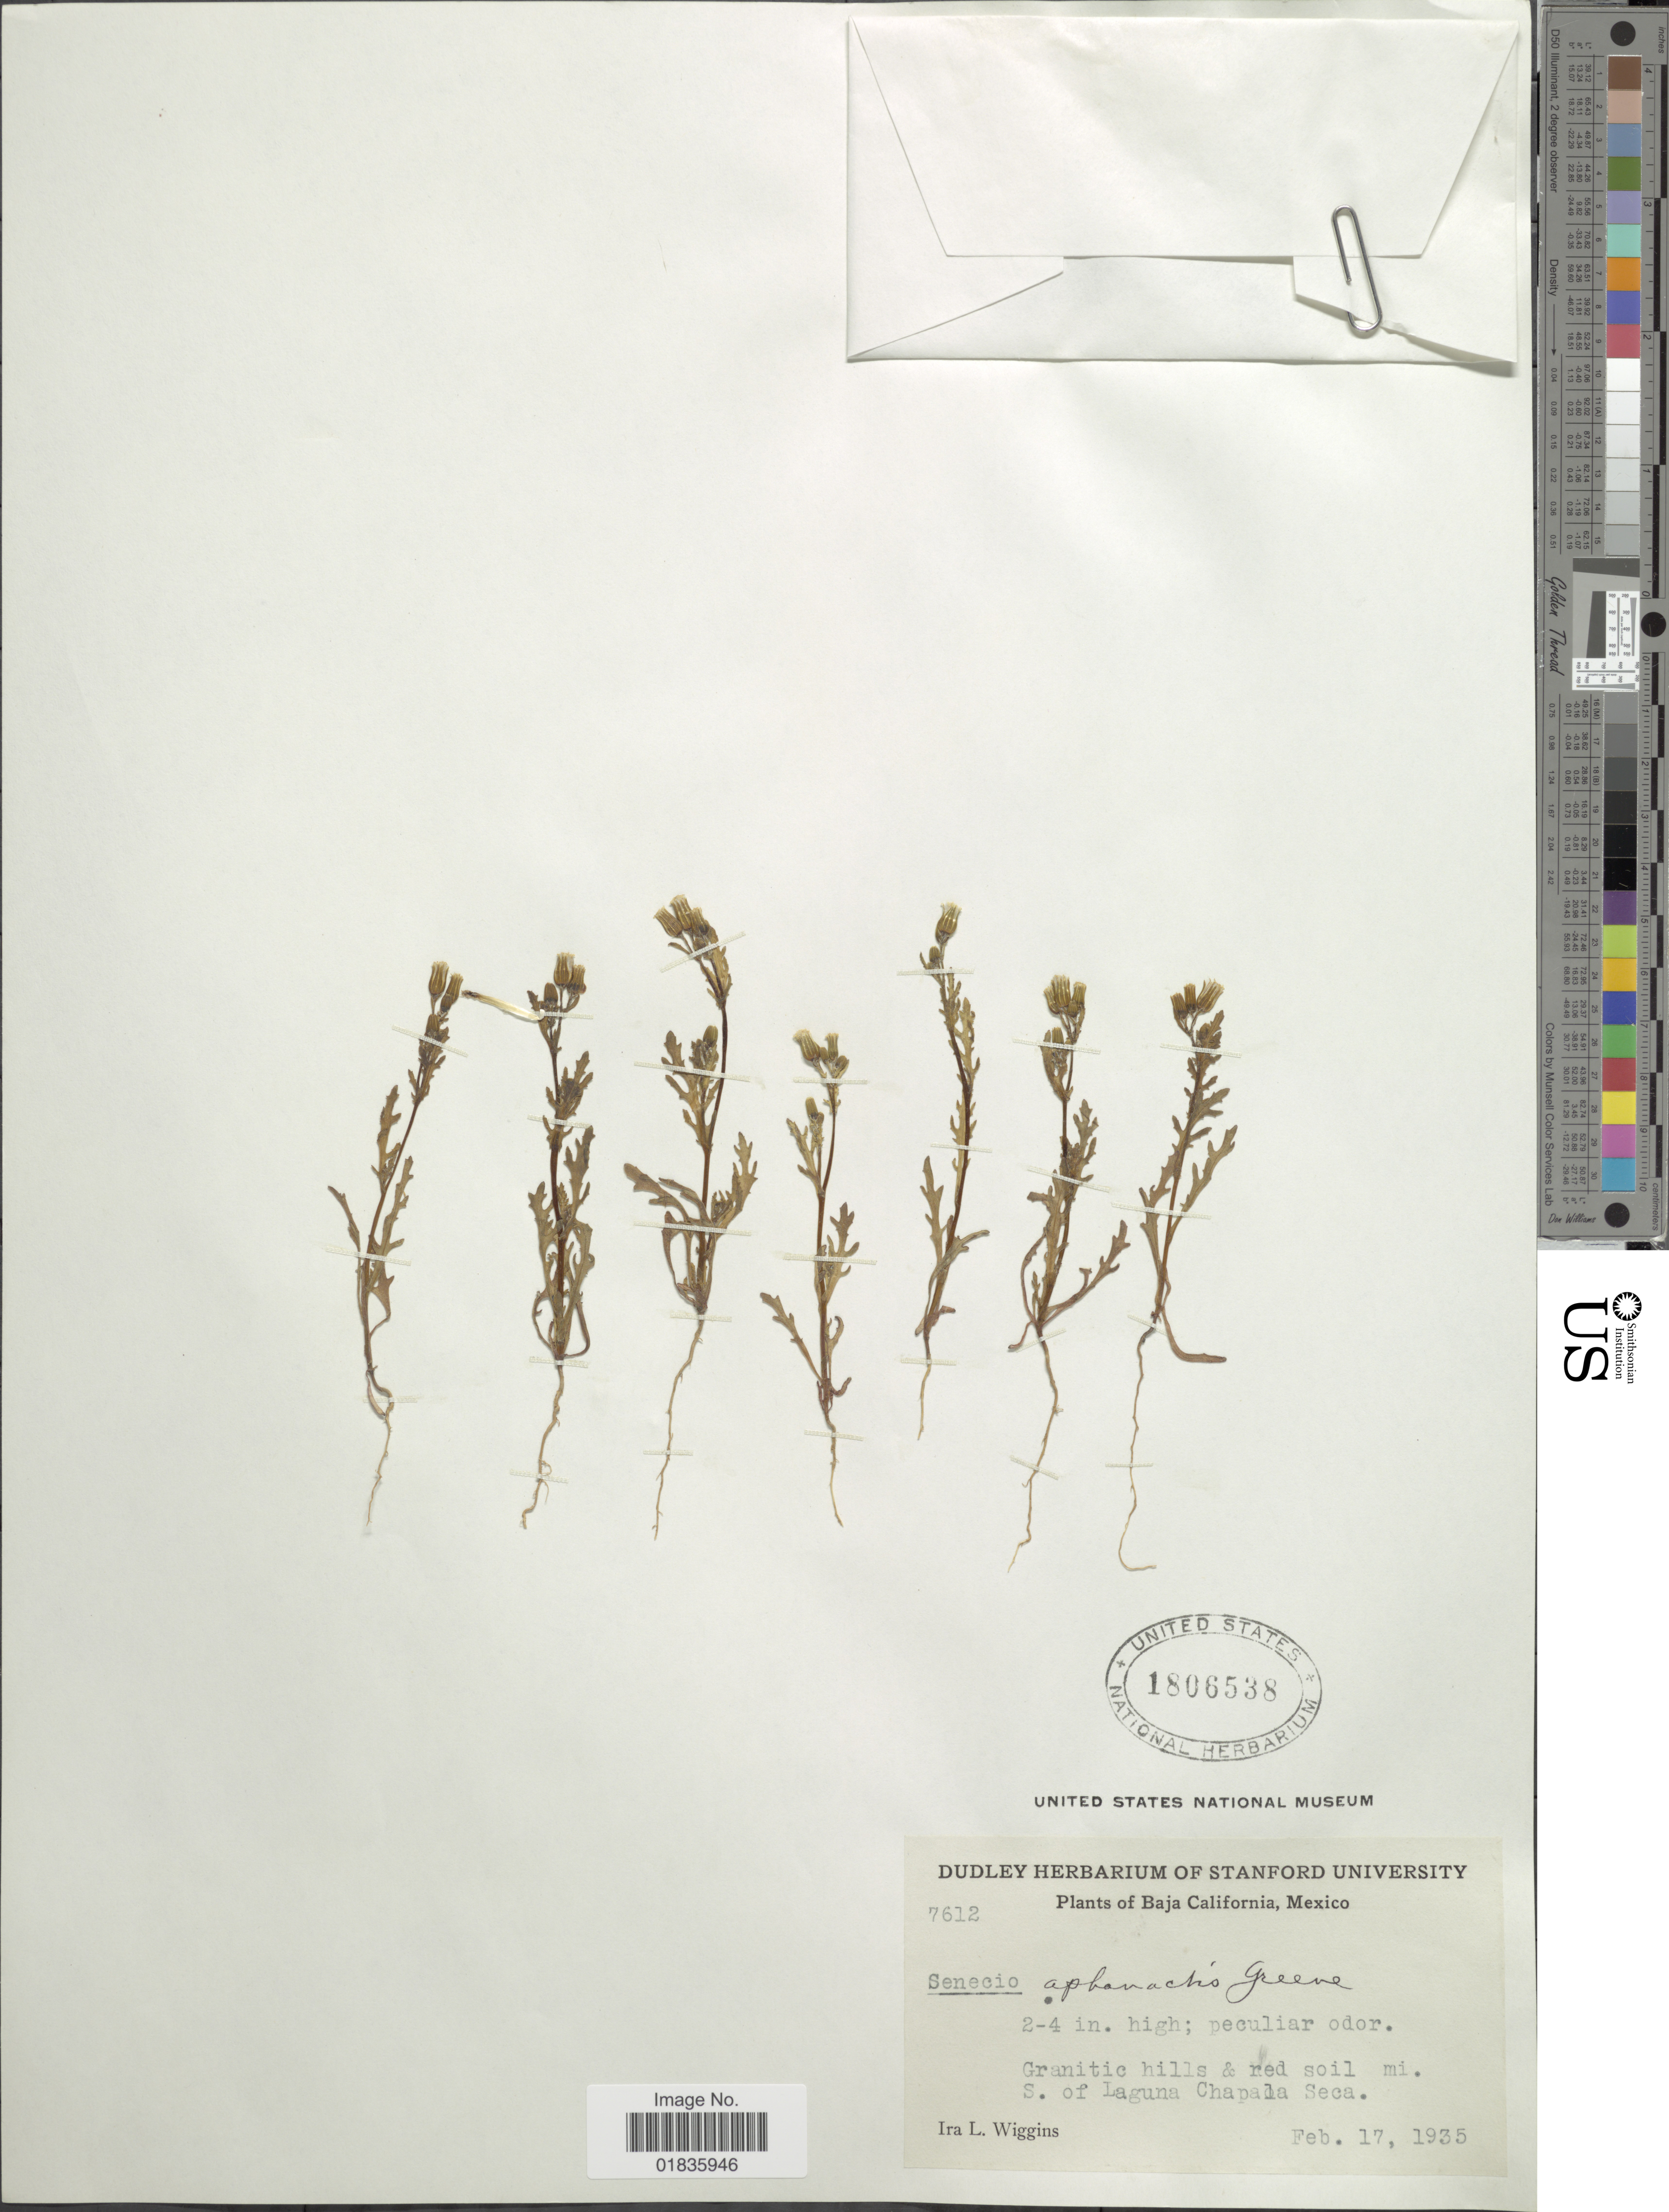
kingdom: Plantae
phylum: Tracheophyta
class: Magnoliopsida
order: Asterales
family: Asteraceae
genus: Senecio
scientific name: Senecio aphanactis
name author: Greene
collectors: I. L. Wiggins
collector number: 7612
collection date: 1935-02-17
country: Mexico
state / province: Baja California Norte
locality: Granitic hills & red soil mi. S. of Laguna Chapada Seca.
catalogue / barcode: US 1806538